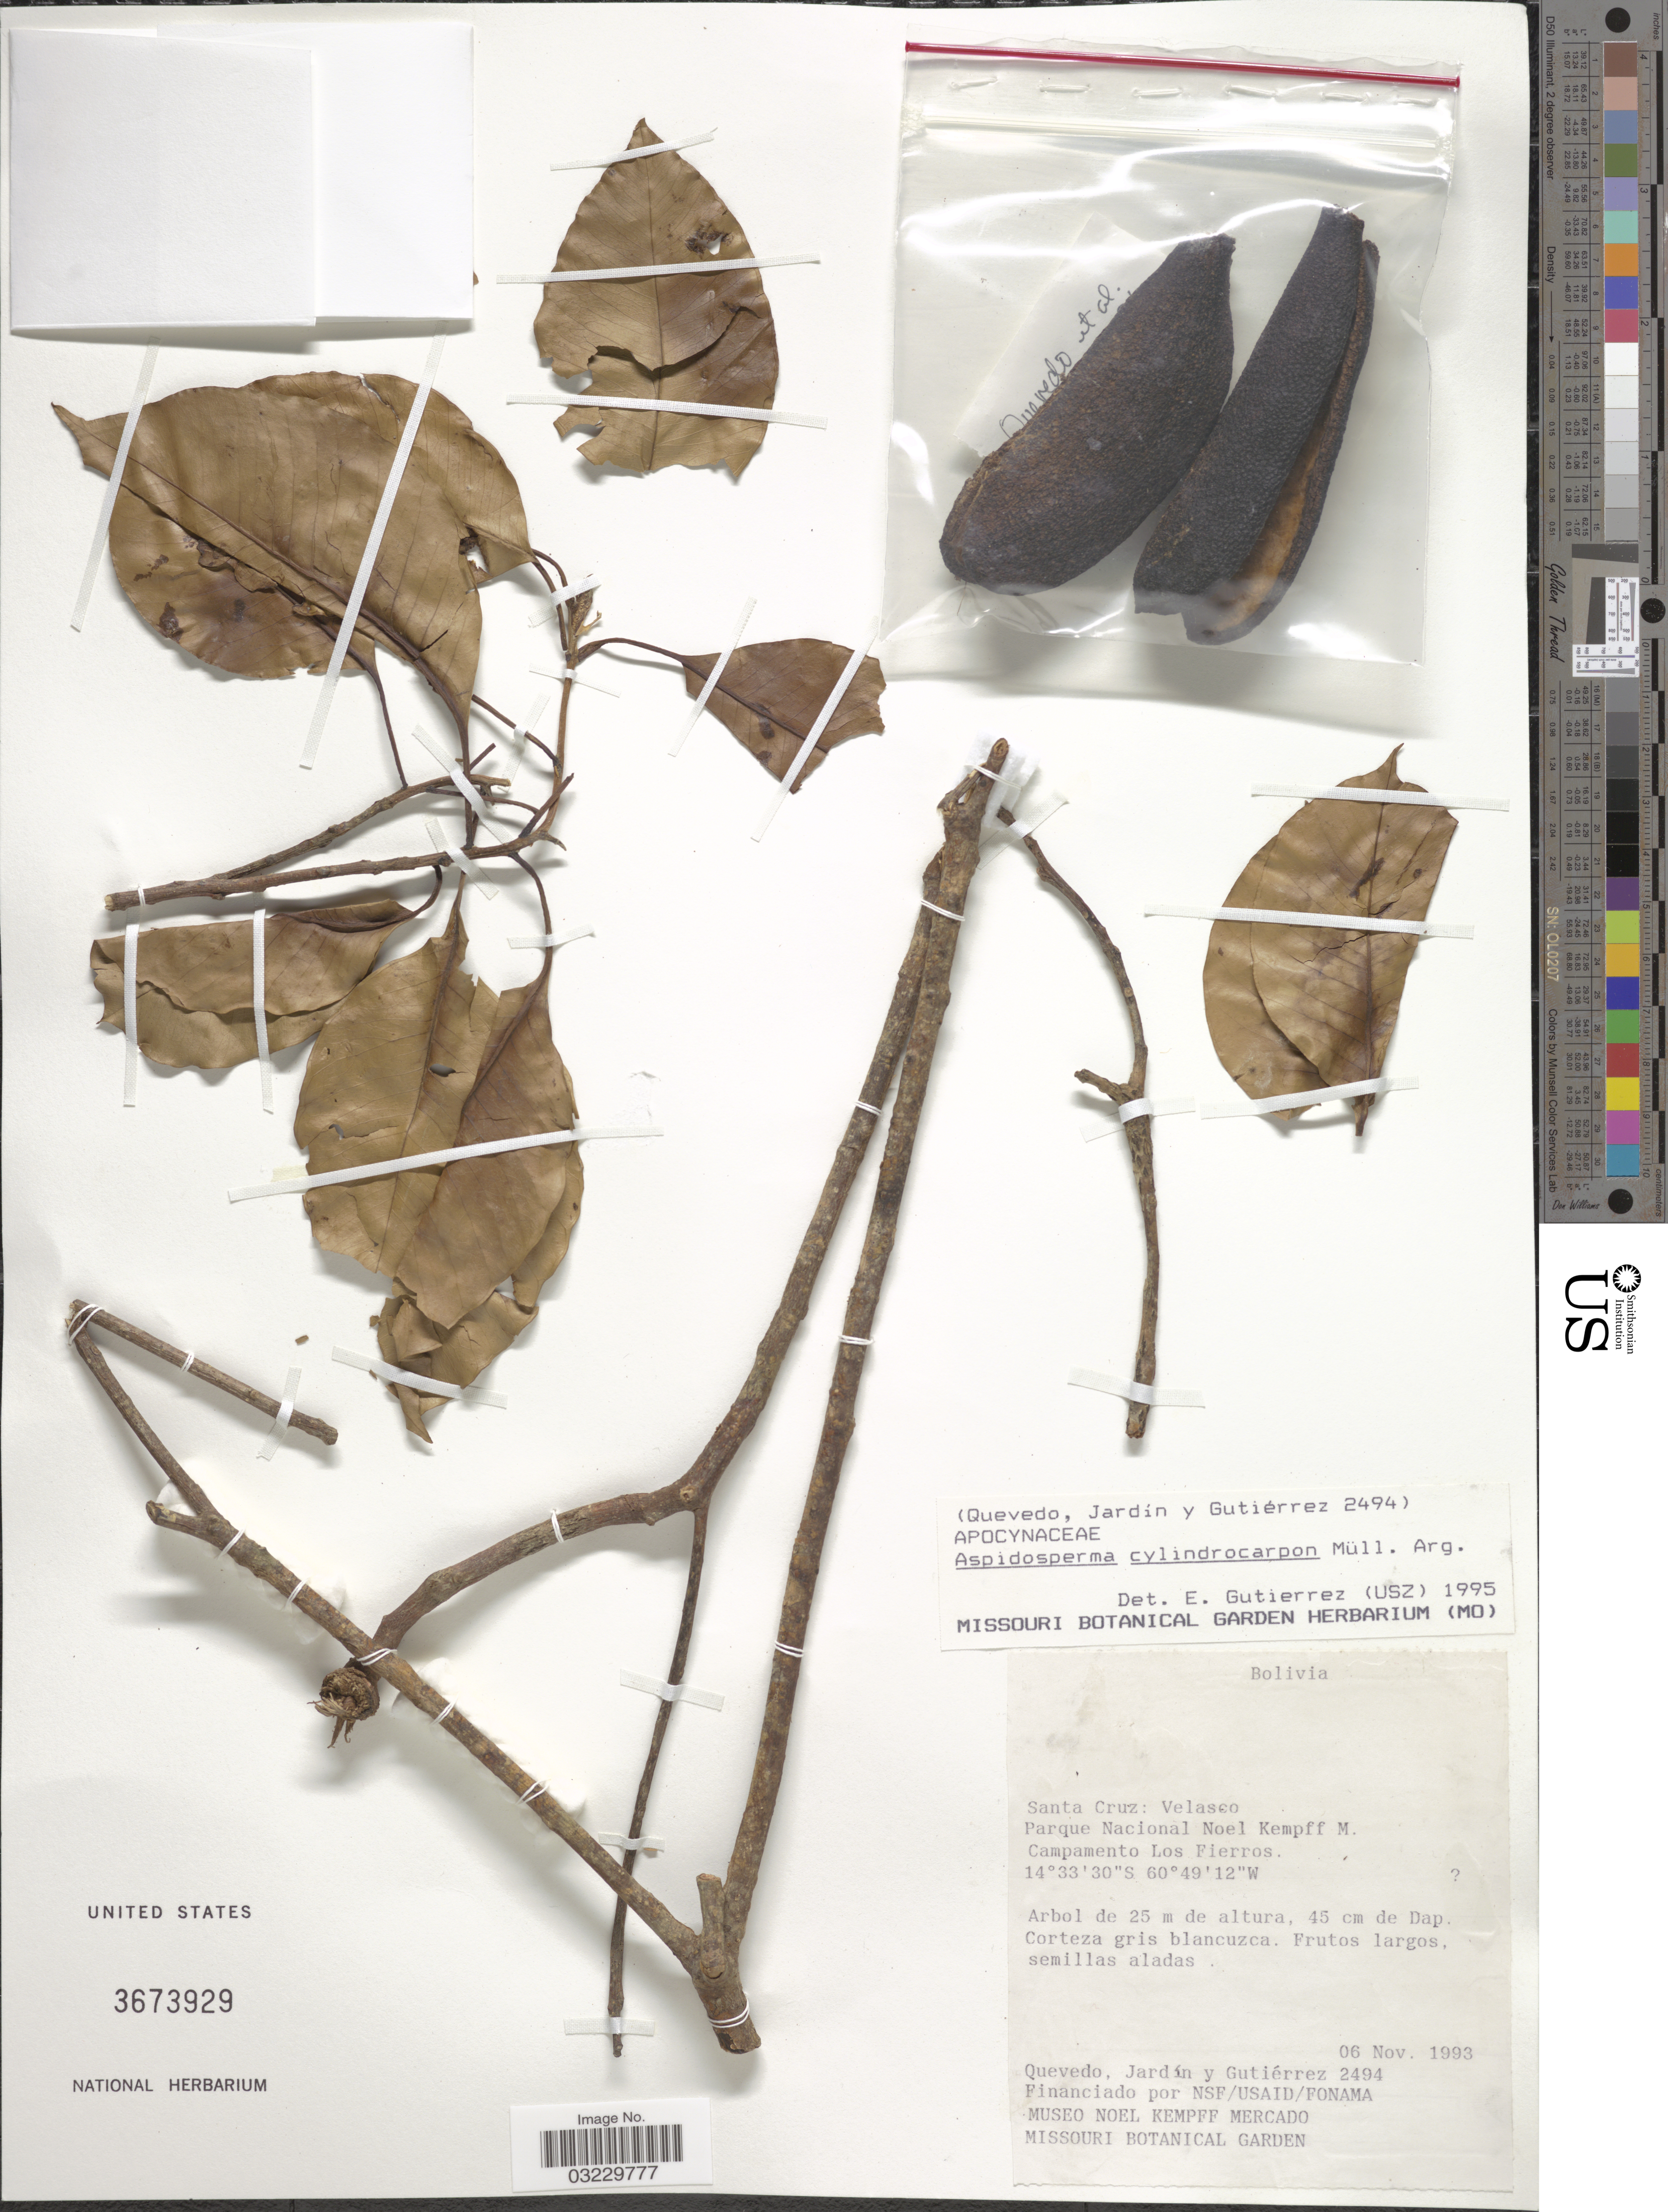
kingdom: Plantae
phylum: Tracheophyta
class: Magnoliopsida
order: Gentianales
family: Apocynaceae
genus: Aspidosperma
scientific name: Aspidosperma cylindrocarpon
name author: Müll. Arg.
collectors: -- Quevedo, -. Jardin & Gutiérrez, --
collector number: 2494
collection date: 1993-11-06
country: Bolivia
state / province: Santa Cruz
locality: Velasco. Parque Nacional Noel Kempff M. Campamento Los Fierros.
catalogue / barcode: US 3673929